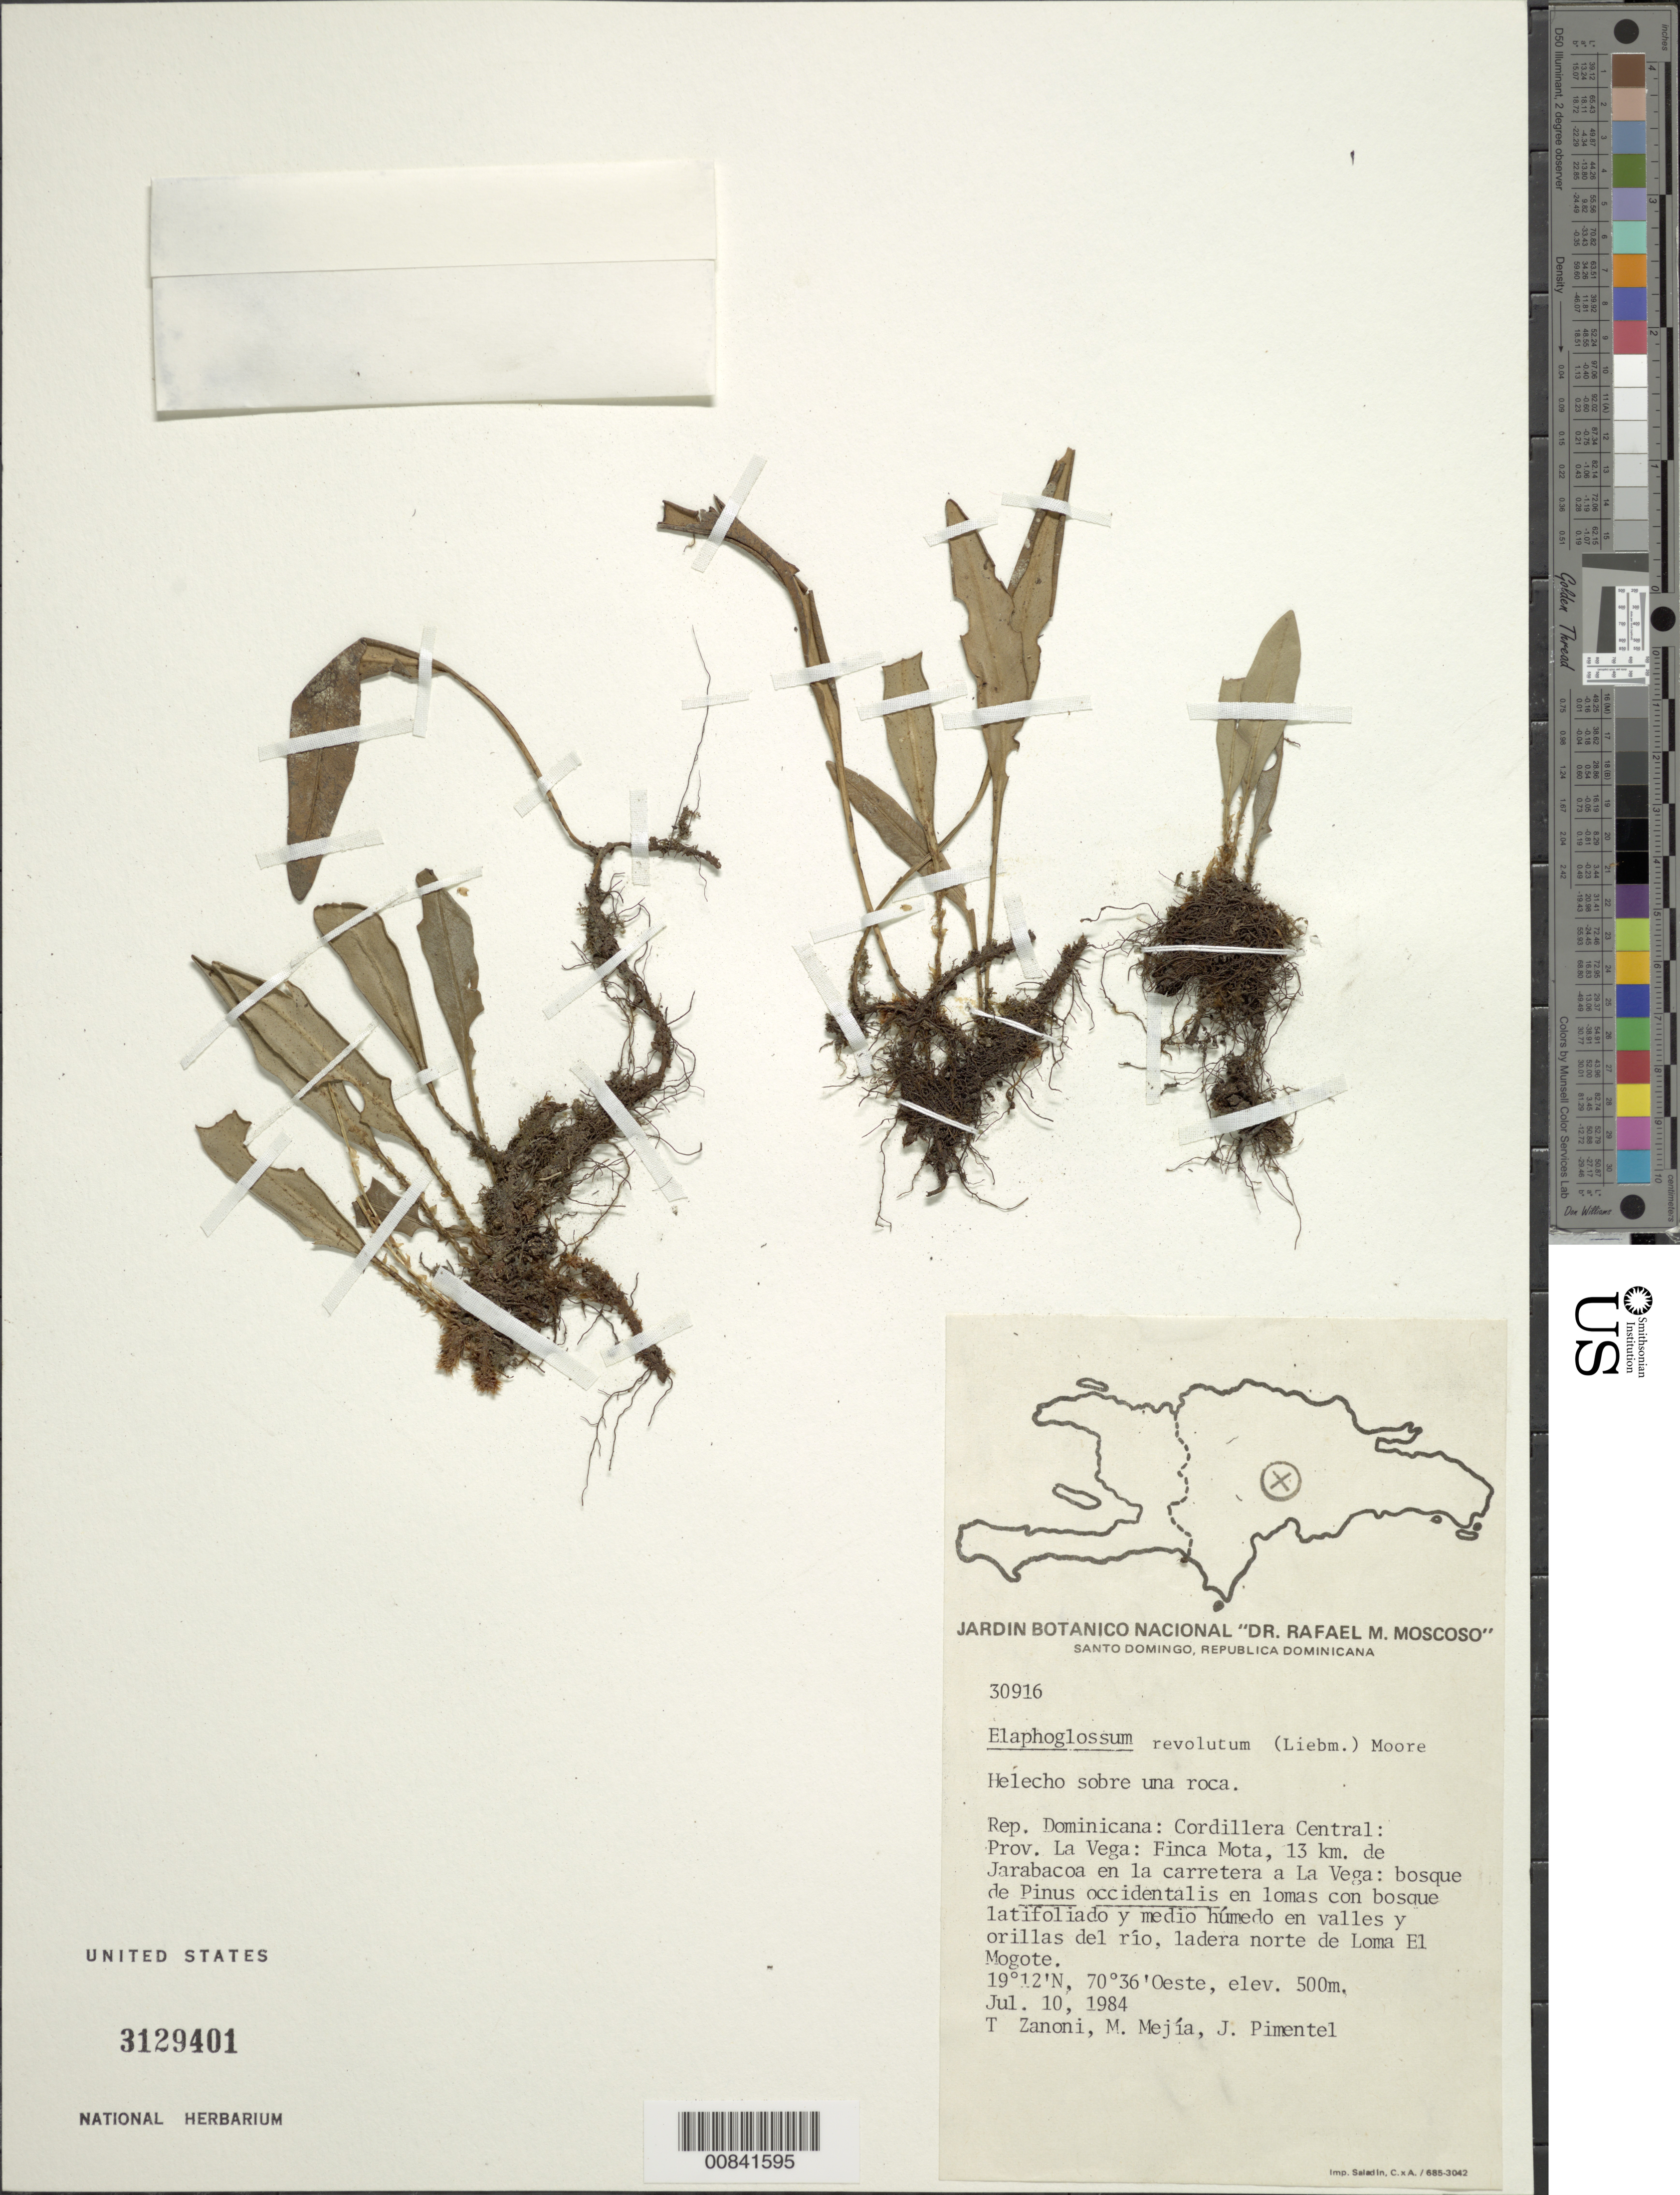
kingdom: Plantae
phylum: Tracheophyta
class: Polypodiopsida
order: Polypodiales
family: Dryopteridaceae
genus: Elaphoglossum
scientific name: Elaphoglossum revolutum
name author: (Liebm.) T. Moore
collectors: T. A. Zanoni, M. Mejia & J. Pimentel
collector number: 30916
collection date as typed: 10 Jul 1984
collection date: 1984-07-10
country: Dominican Republic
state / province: La Vega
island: Hispaniola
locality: Cordillera Central, Finca Mota, 13 km de jarabacoa, carretera a La Vega, N de Loma El Mogote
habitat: Bosque de Pinus occidentalis en lomas con bosque latifoliado y medio húmedo en valles y orillas del río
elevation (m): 500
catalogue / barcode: US 3129401